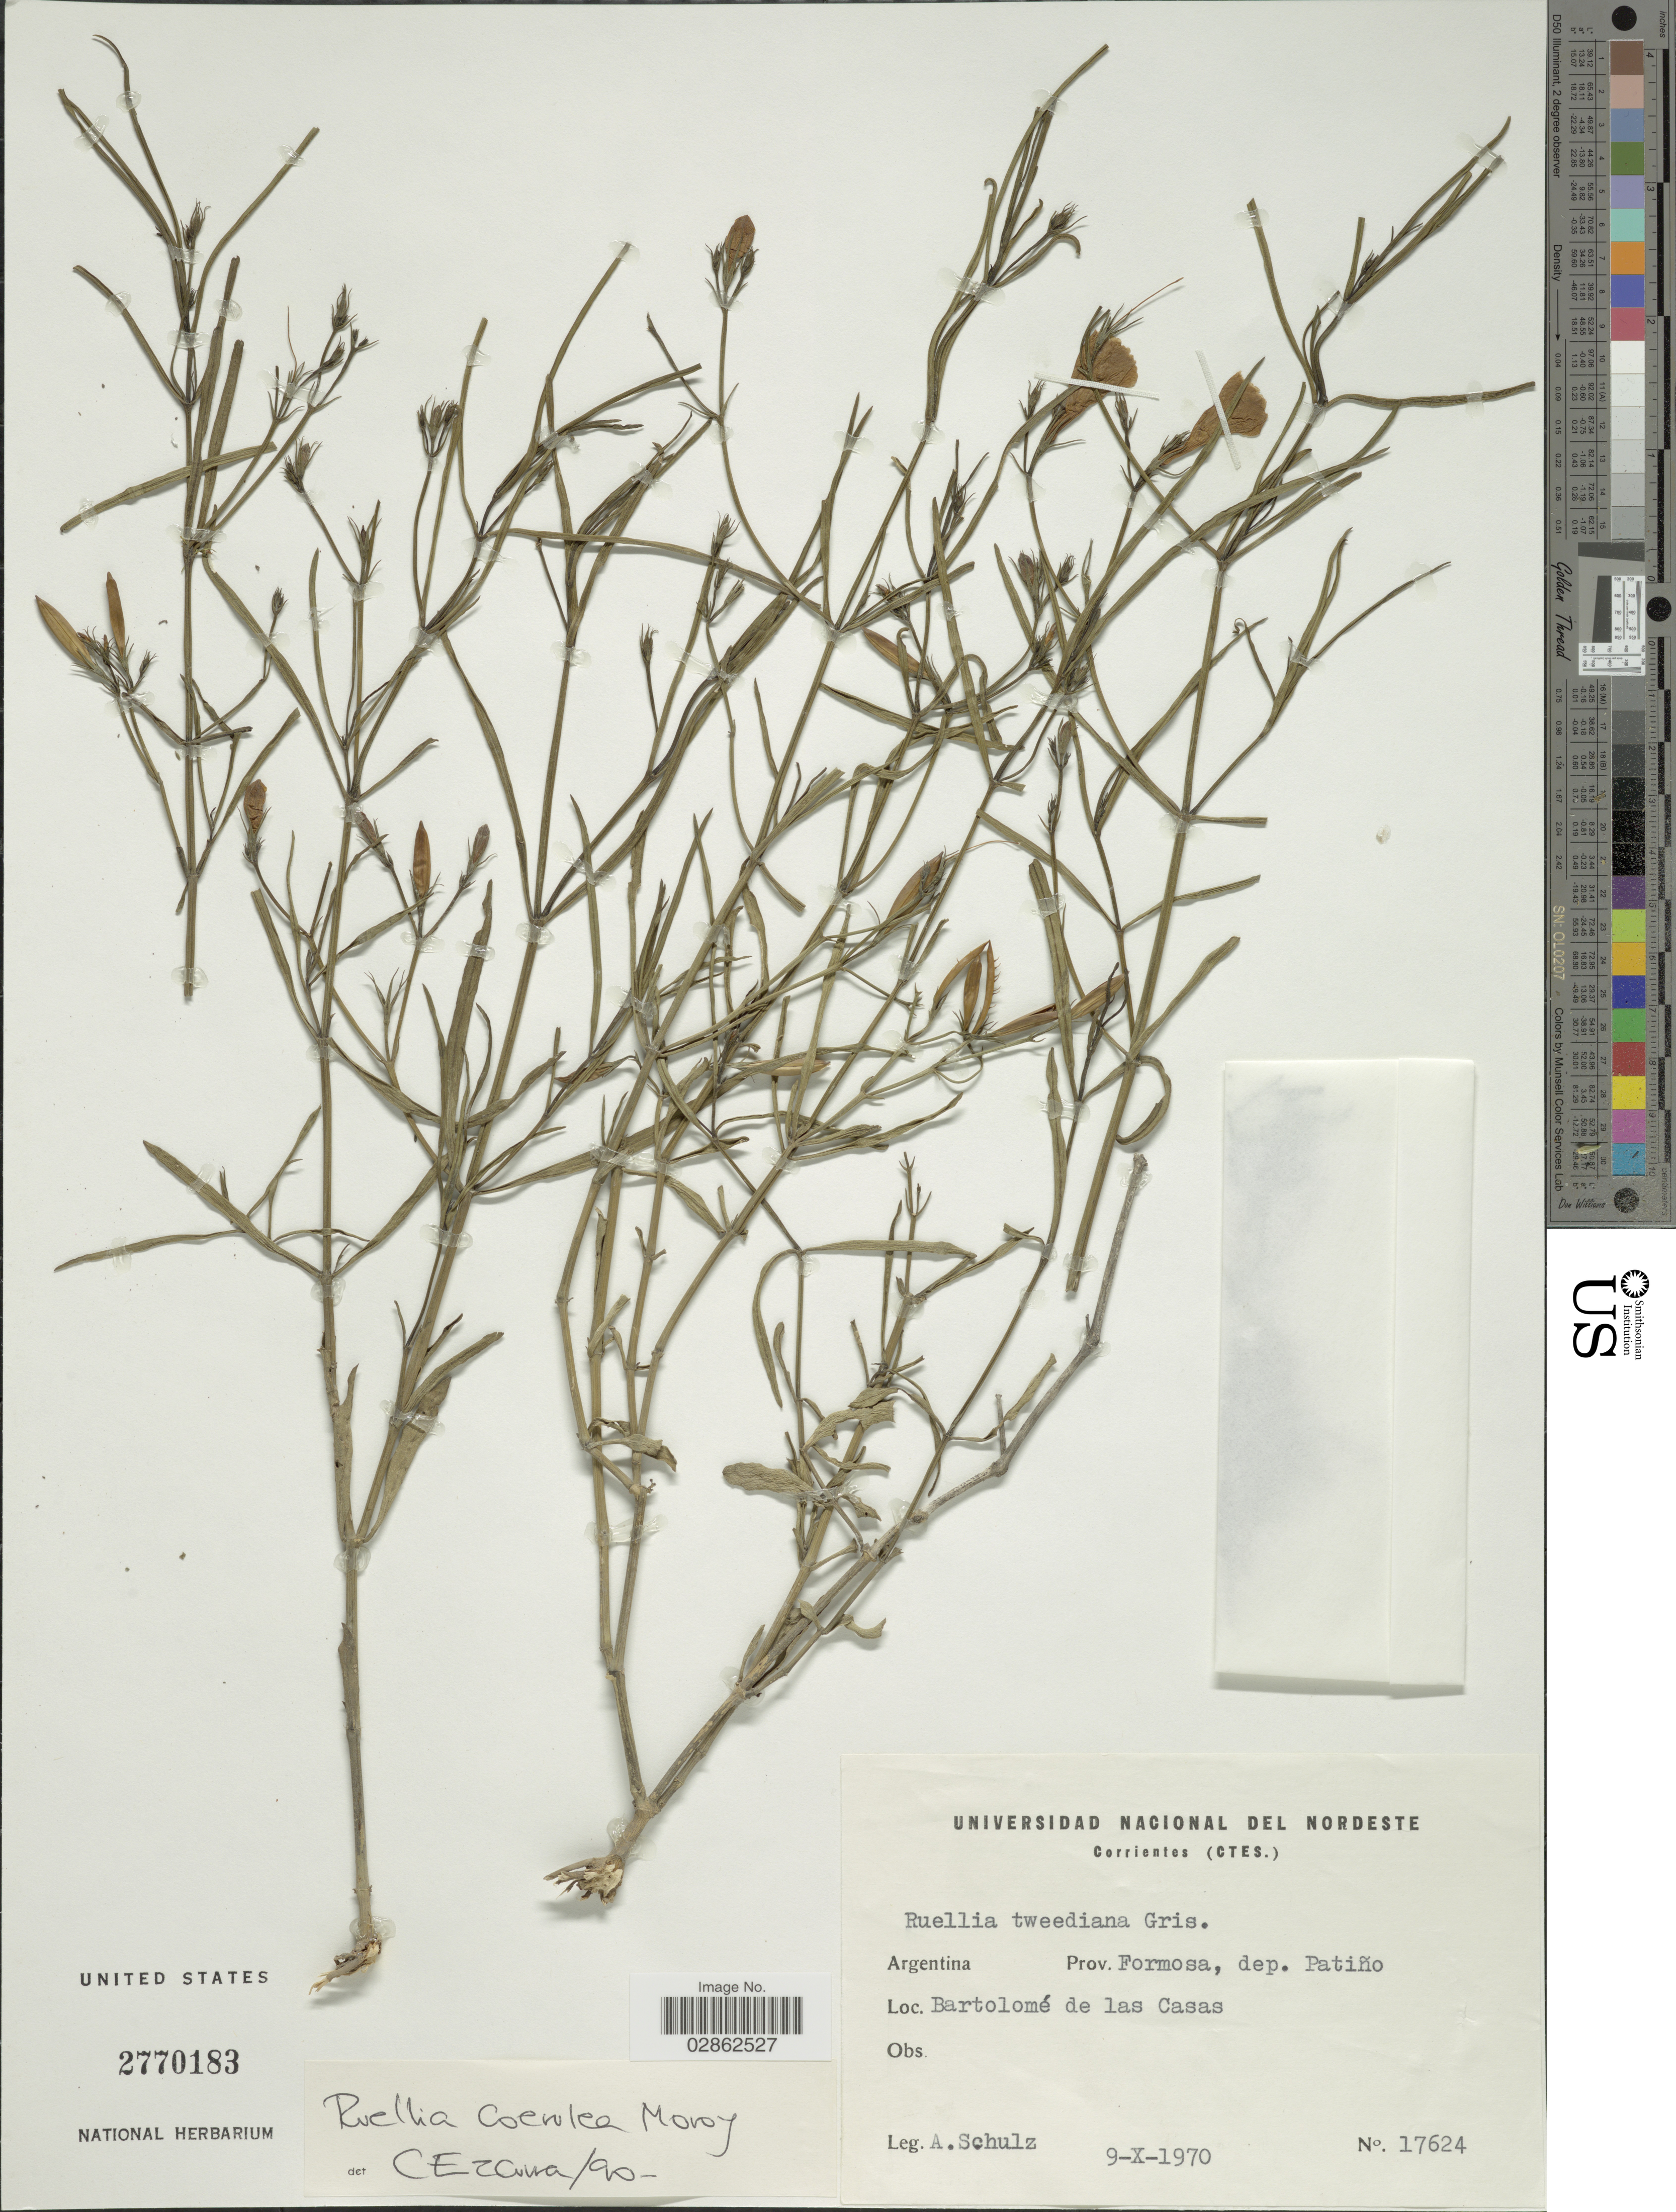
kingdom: Plantae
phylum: Tracheophyta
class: Magnoliopsida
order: Lamiales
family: Acanthaceae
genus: Ruellia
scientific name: Ruellia coerulea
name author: Morong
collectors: A. Schulz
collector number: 17624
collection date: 1970-10-09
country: Argentina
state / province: Formosa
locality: Dep. Patiño. Bartolomé de las Casas.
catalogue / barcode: US 2770183